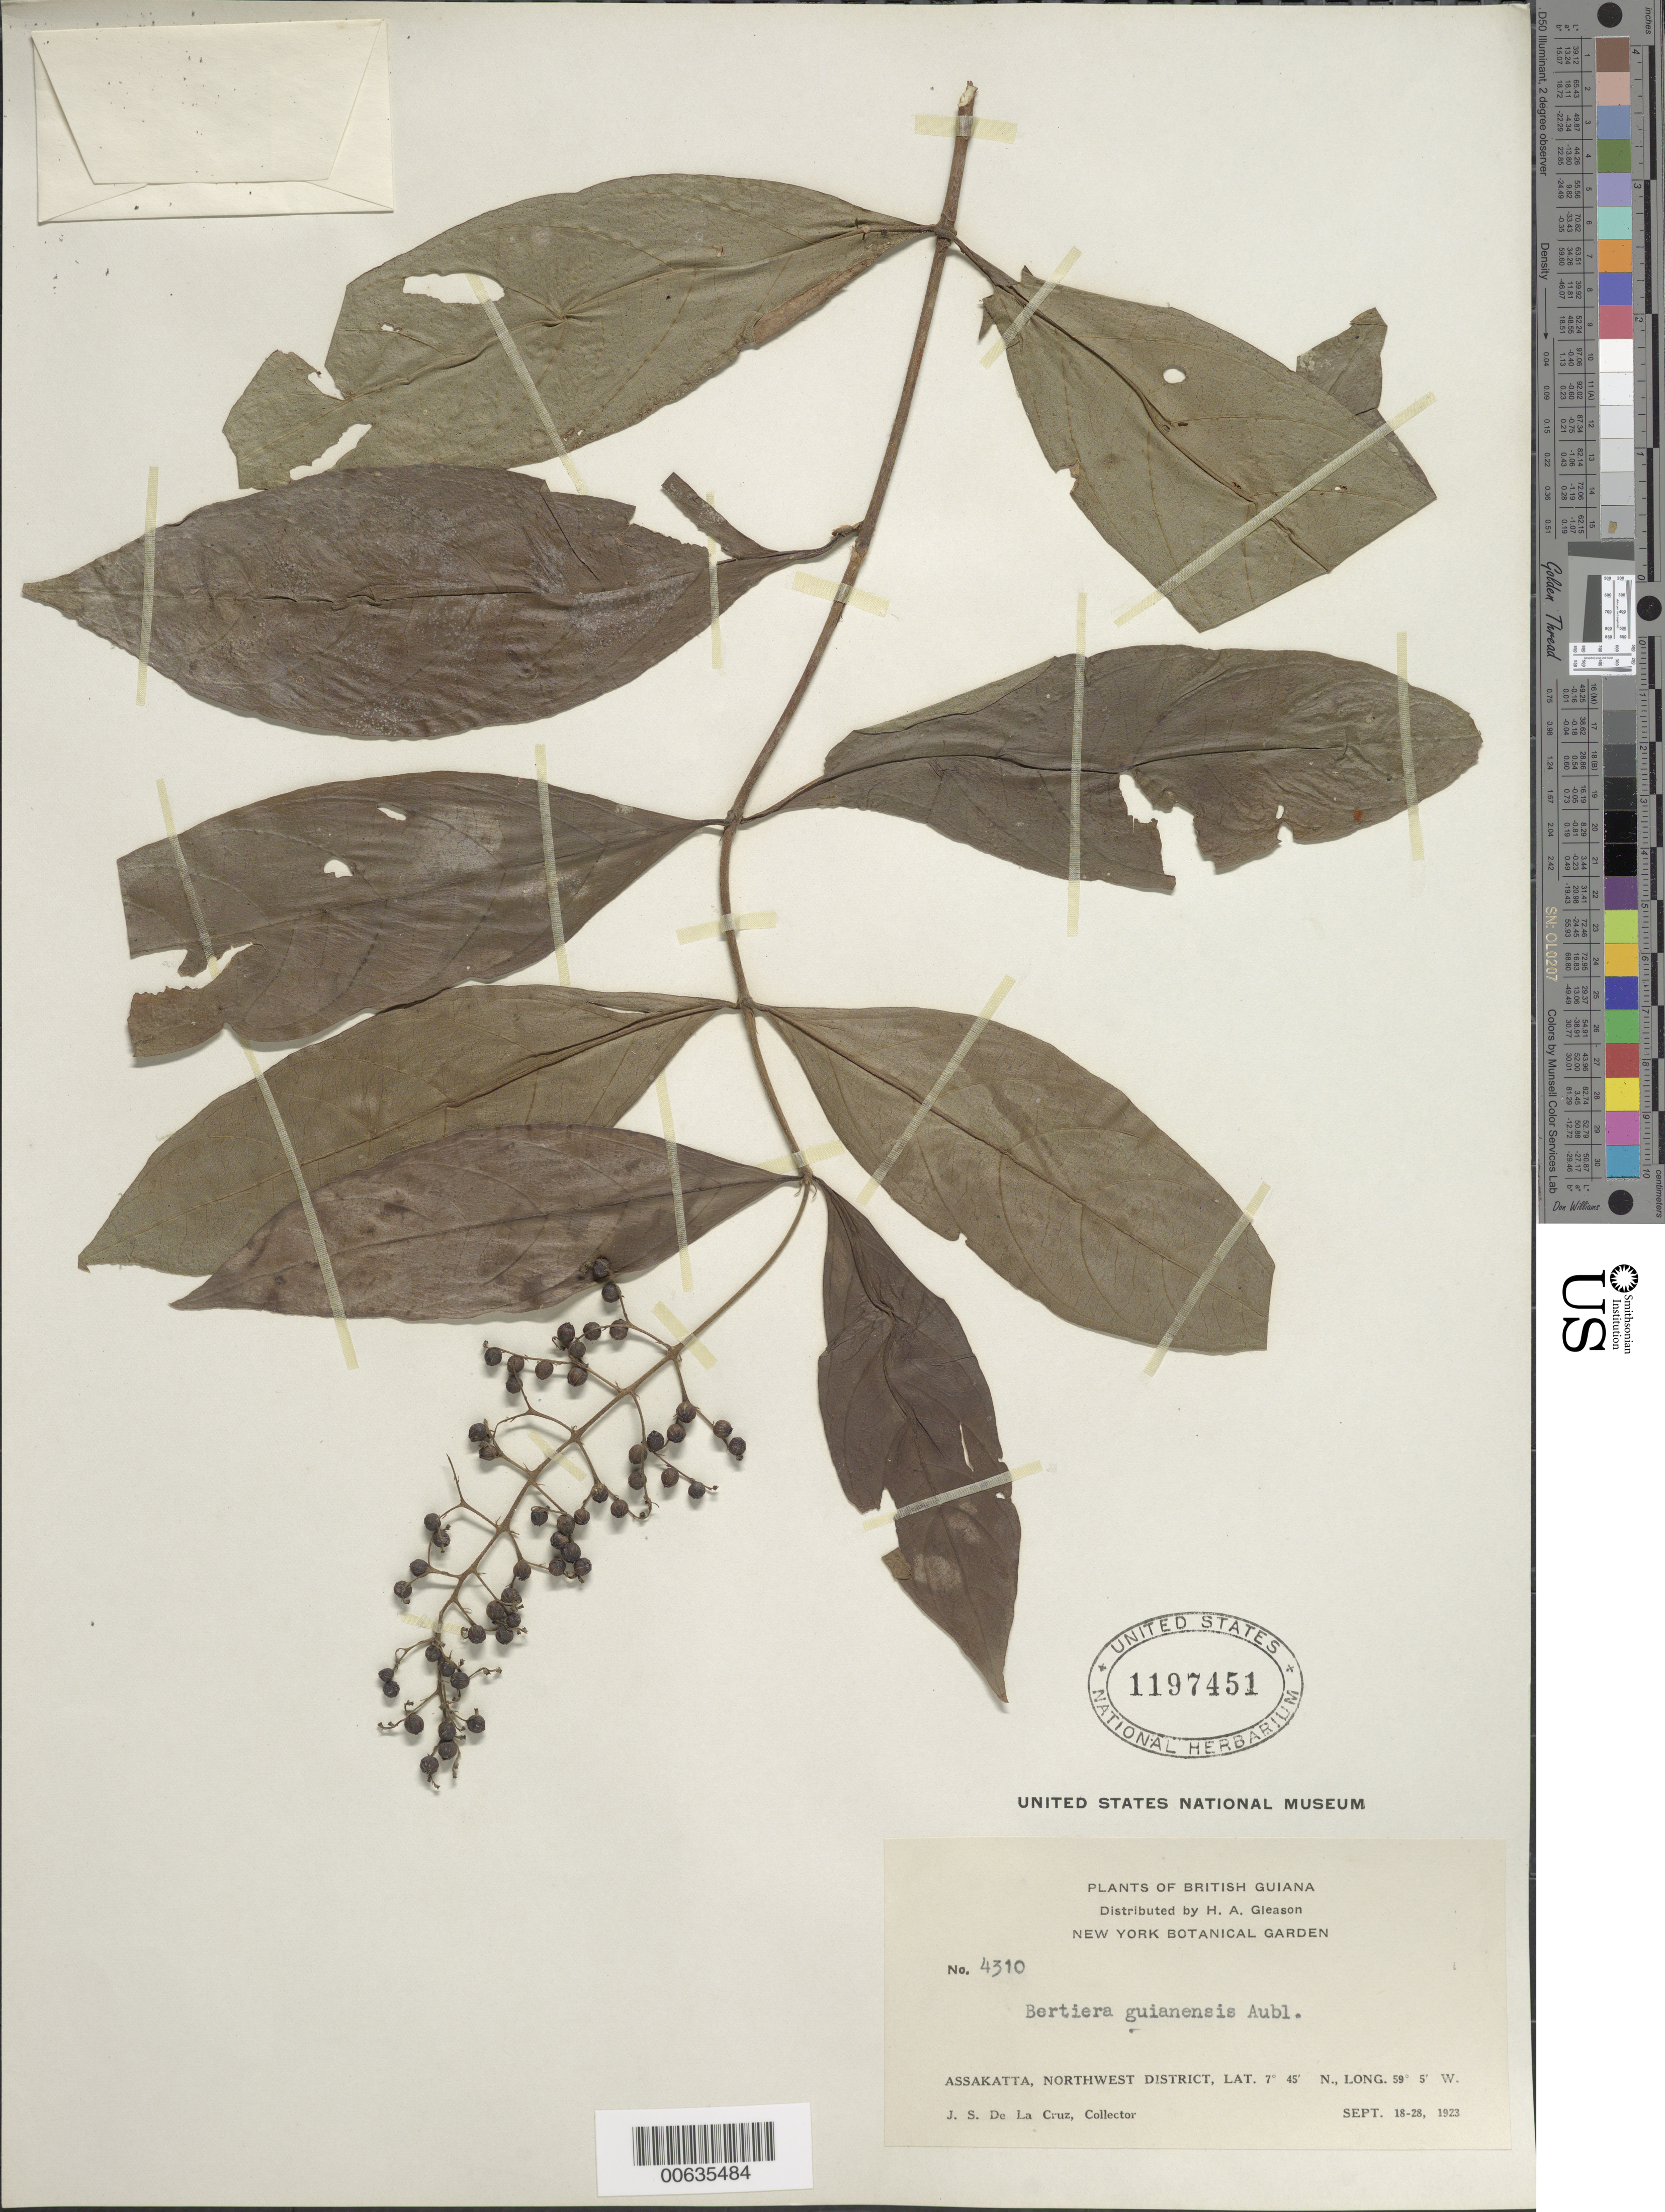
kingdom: Plantae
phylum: Tracheophyta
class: Magnoliopsida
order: Gentianales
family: Rubiaceae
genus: Bertiera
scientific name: Bertiera guianensis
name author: Aubl.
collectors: J. S. de la Cruz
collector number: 4310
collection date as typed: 18-Sep-23 to 28-Sep-23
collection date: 1923-09-18/1923-09-28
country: Guyana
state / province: Barima-Waini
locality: Assakatta, NW District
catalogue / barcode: US 1197451